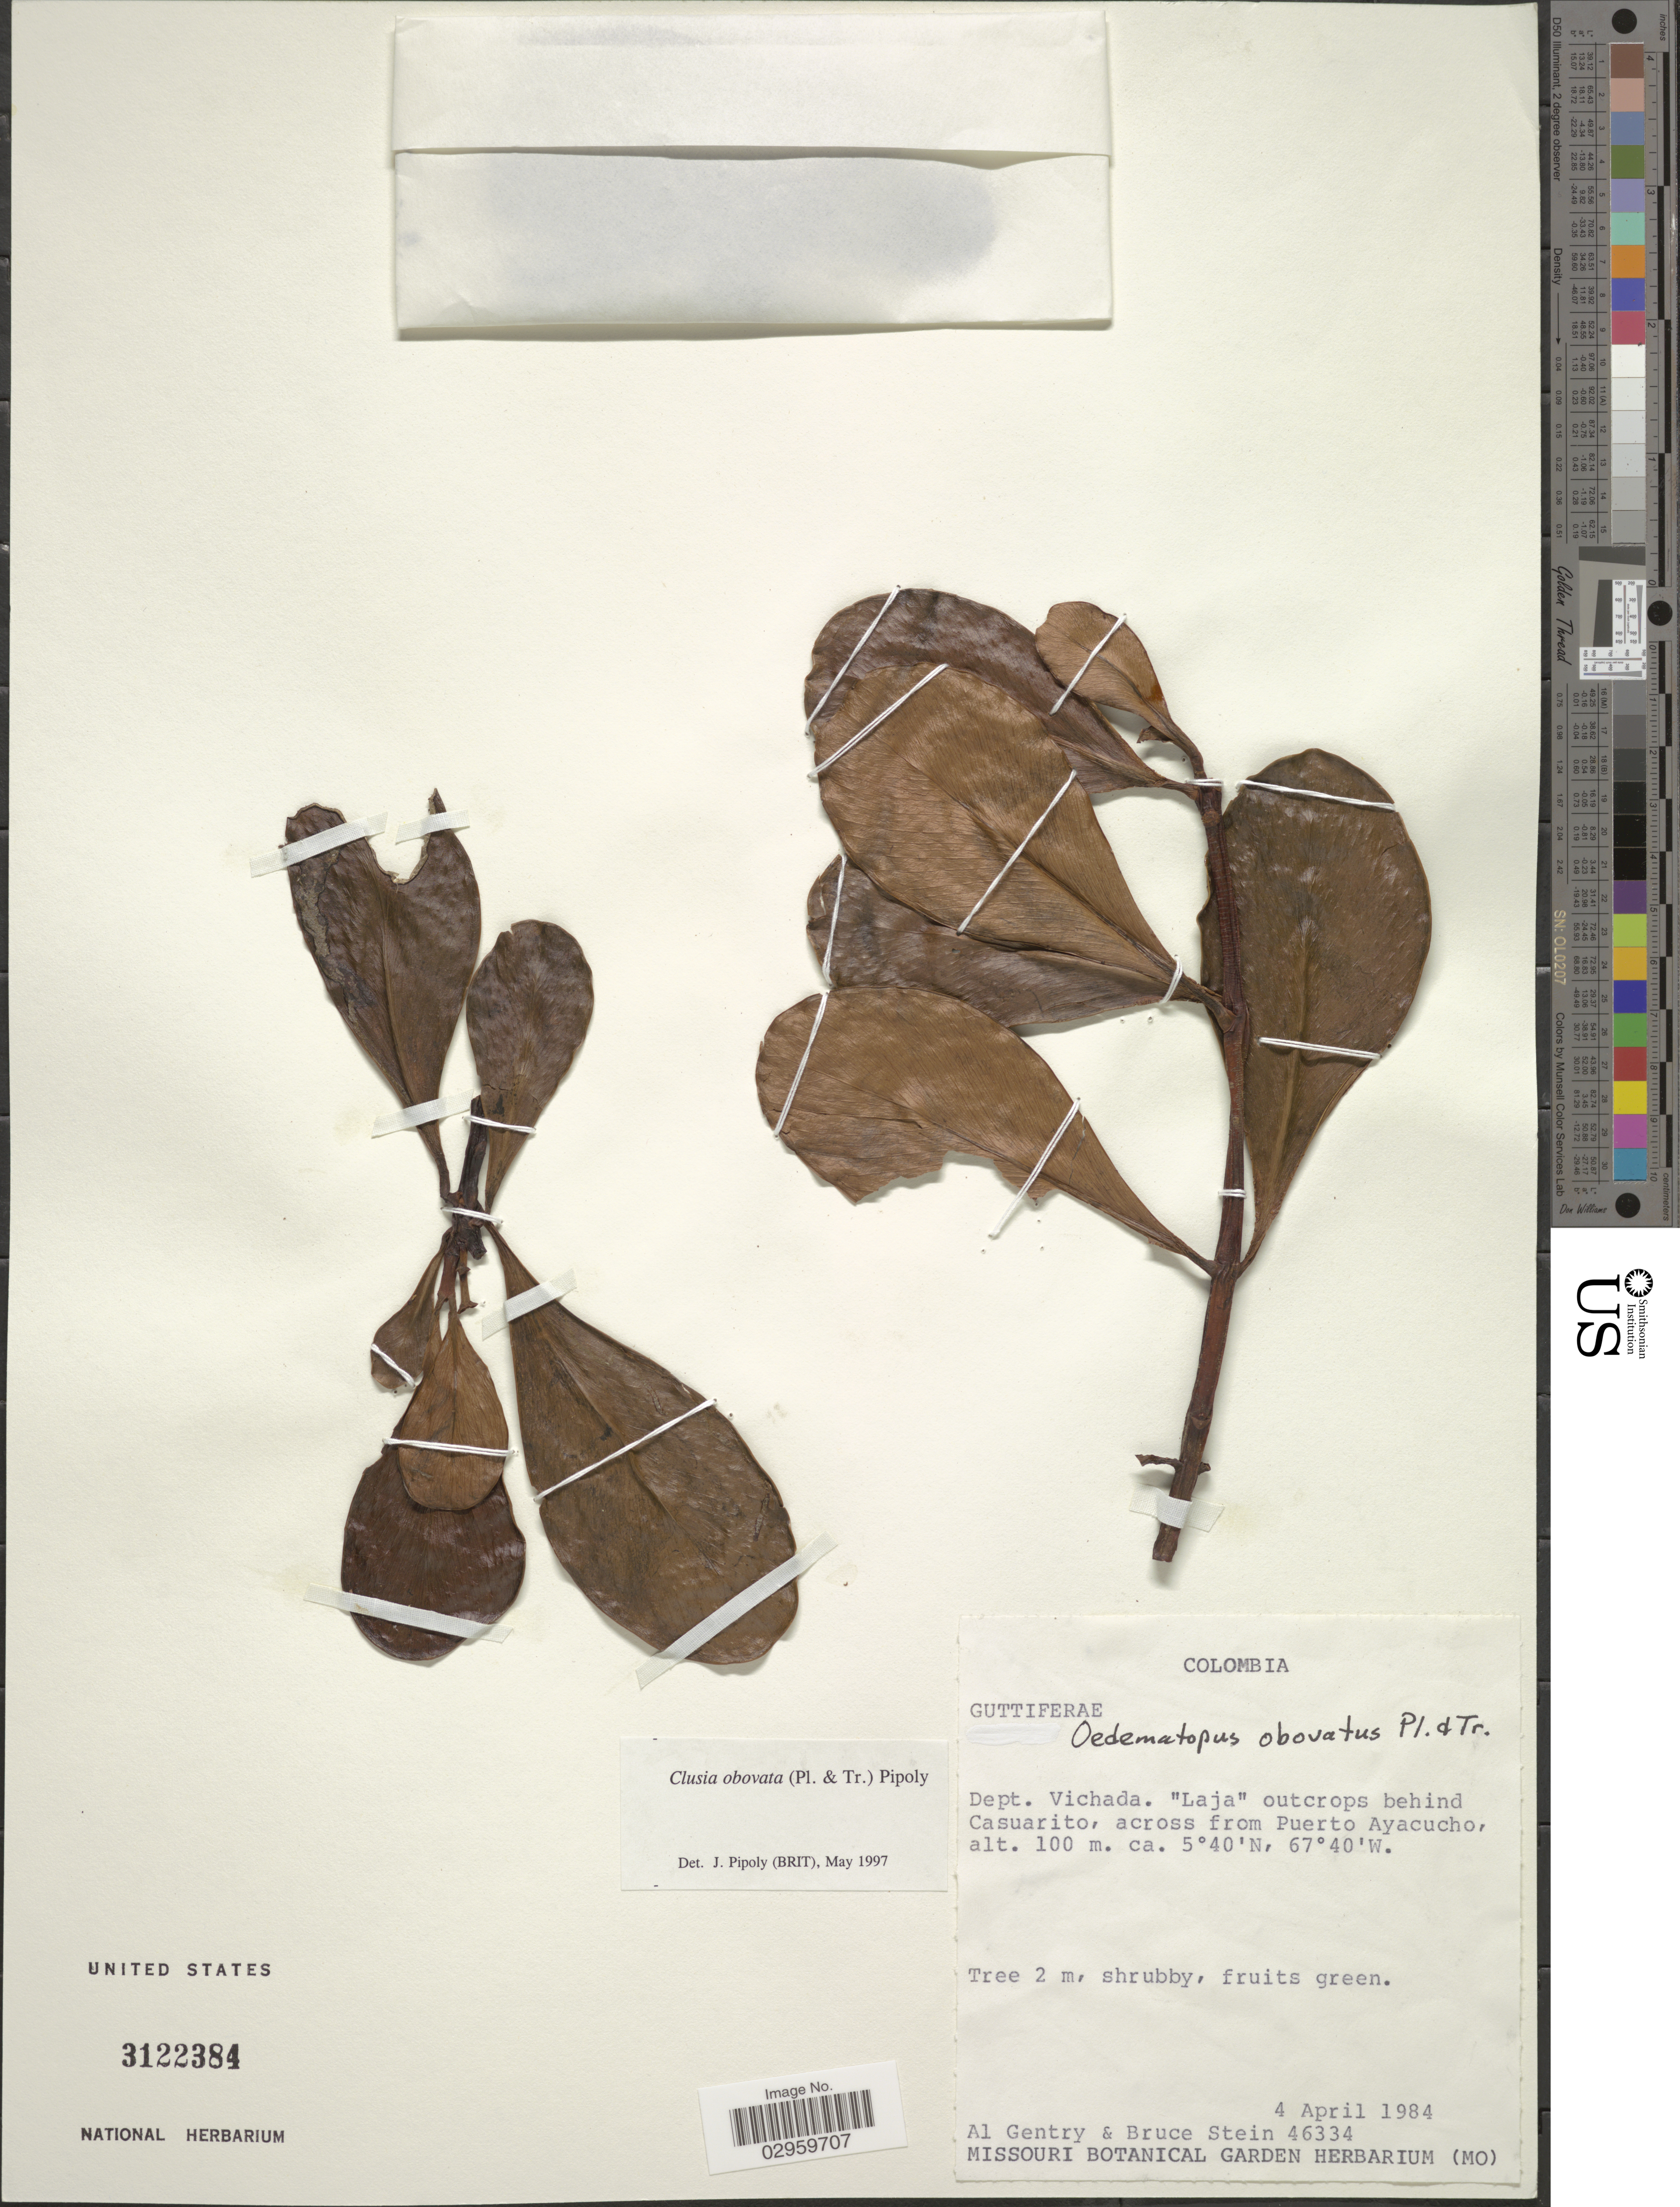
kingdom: Plantae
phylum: Tracheophyta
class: Magnoliopsida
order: Malpighiales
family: Clusiaceae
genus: Clusia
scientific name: Clusia obovata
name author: (Spruce ex Planch. & Triana) Pipoly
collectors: A. H. Gentry & B. A. Stein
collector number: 46334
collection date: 1984-04-04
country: Colombia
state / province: Vichada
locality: Dept. Vichada. "Laja" outcrops behind Casuarito, across from Puerto Ayacucho.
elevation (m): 100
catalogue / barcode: US 3122384